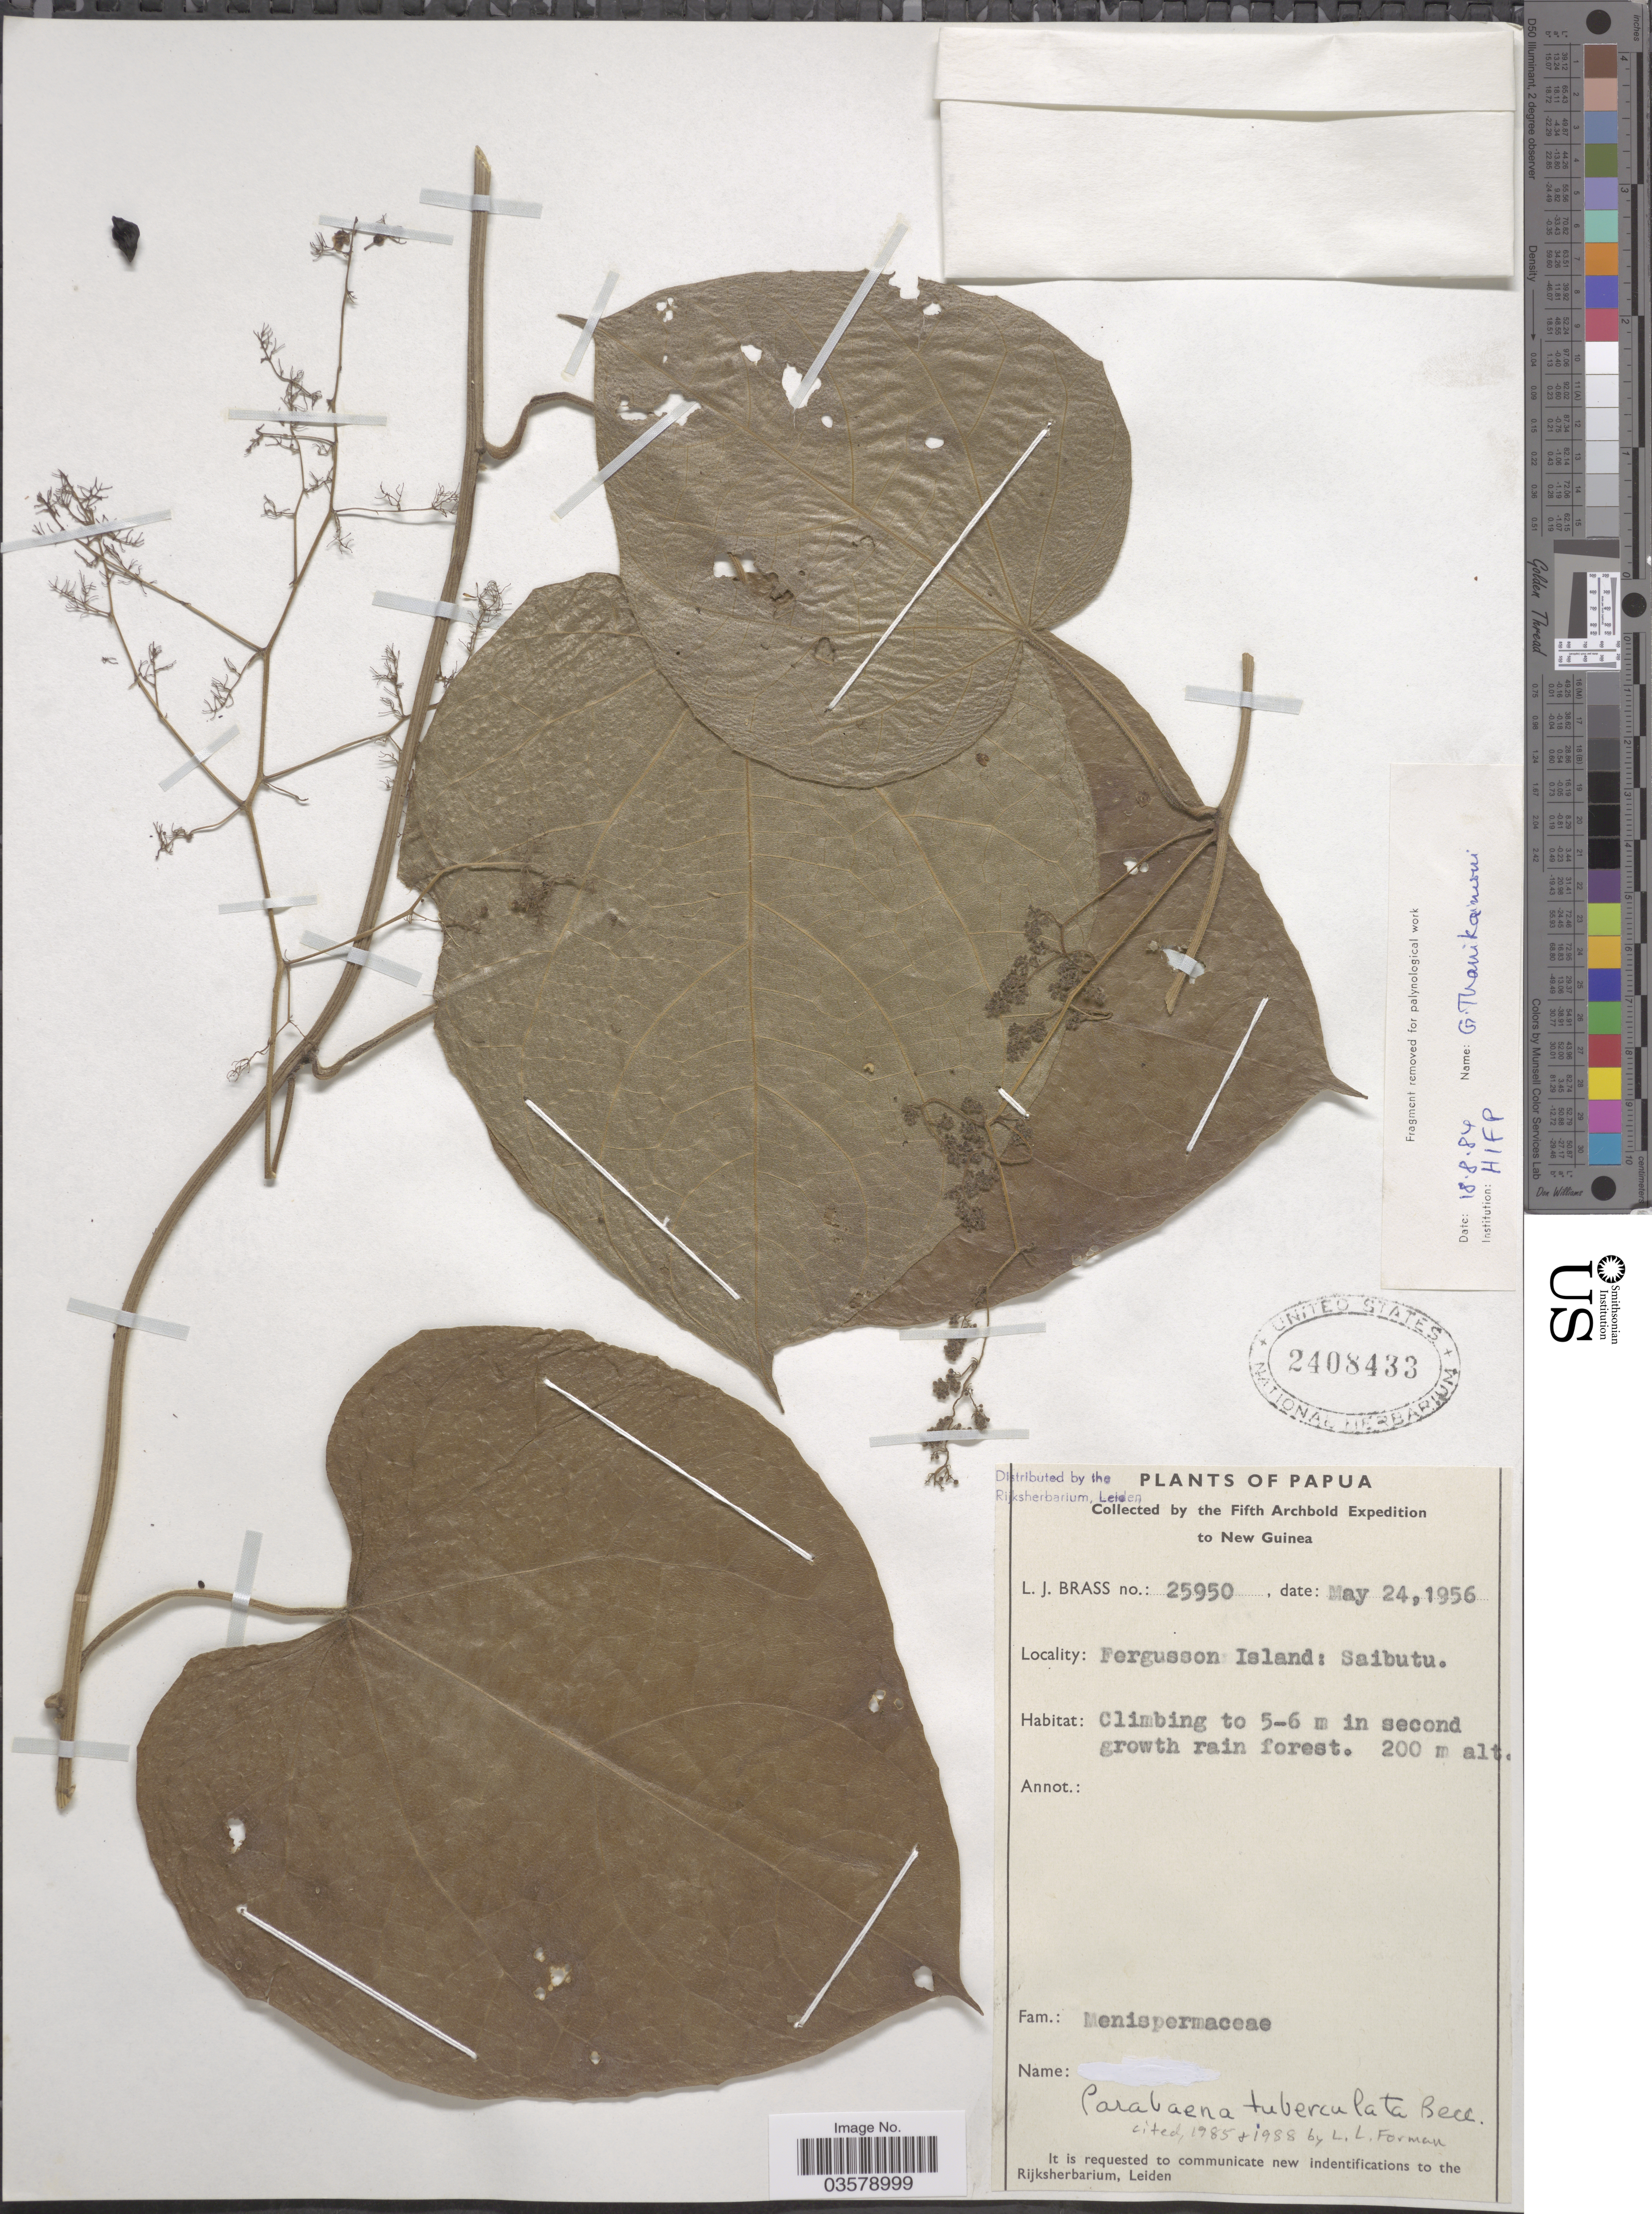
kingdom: Plantae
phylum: Tracheophyta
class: Magnoliopsida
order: Ranunculales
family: Menispermaceae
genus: Parabaena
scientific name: Parabaena tuberculata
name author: Becc.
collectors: L. J. Brass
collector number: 25950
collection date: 1956-05-24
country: Papua New Guinea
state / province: Milne Bay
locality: Papua. New Guinea. Fergusson Island: Saibutu.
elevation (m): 200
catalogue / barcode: US 2408433